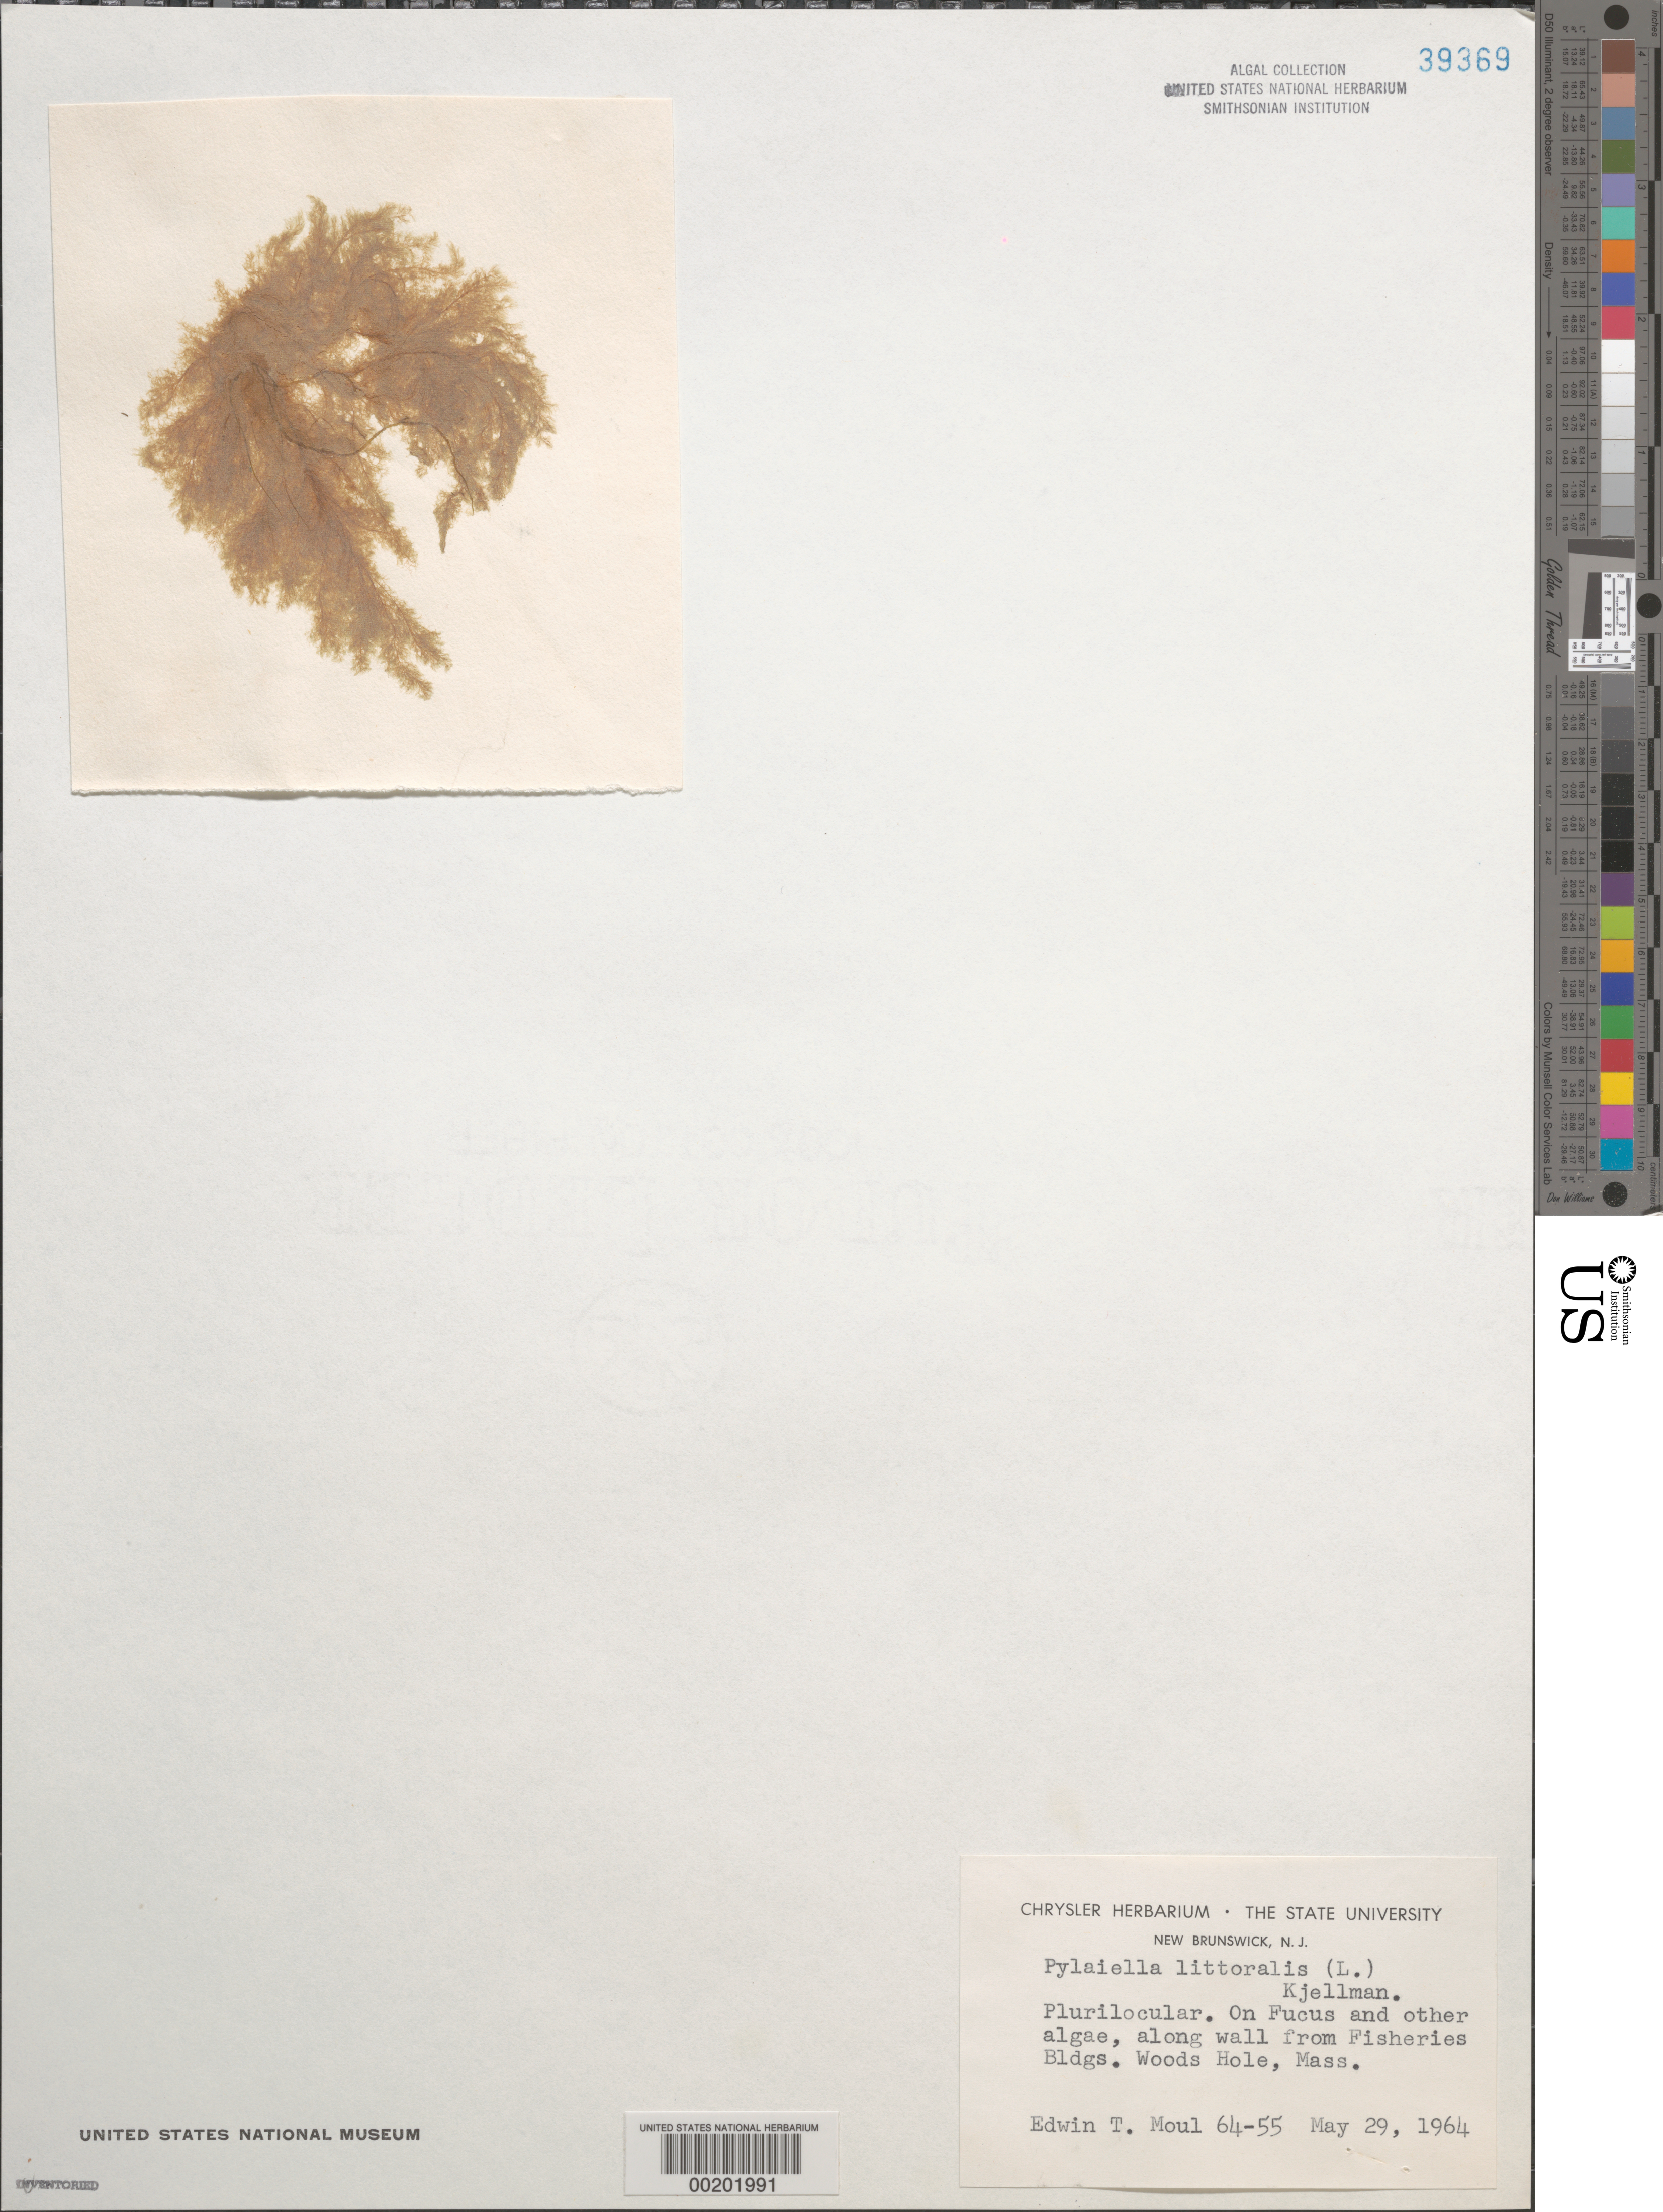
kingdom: Chromista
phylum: Ochrophyta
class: Phaeophyceae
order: Ectocarpales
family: Acinetosporaceae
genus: Pylaiella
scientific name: Pylaiella litoralis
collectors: E. T. Moul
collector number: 64-55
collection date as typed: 29 May 1964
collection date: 1964-05-29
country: United States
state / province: Massachusetts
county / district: Barnstable County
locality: Woods Hole, Fisheries building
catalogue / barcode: US 39369